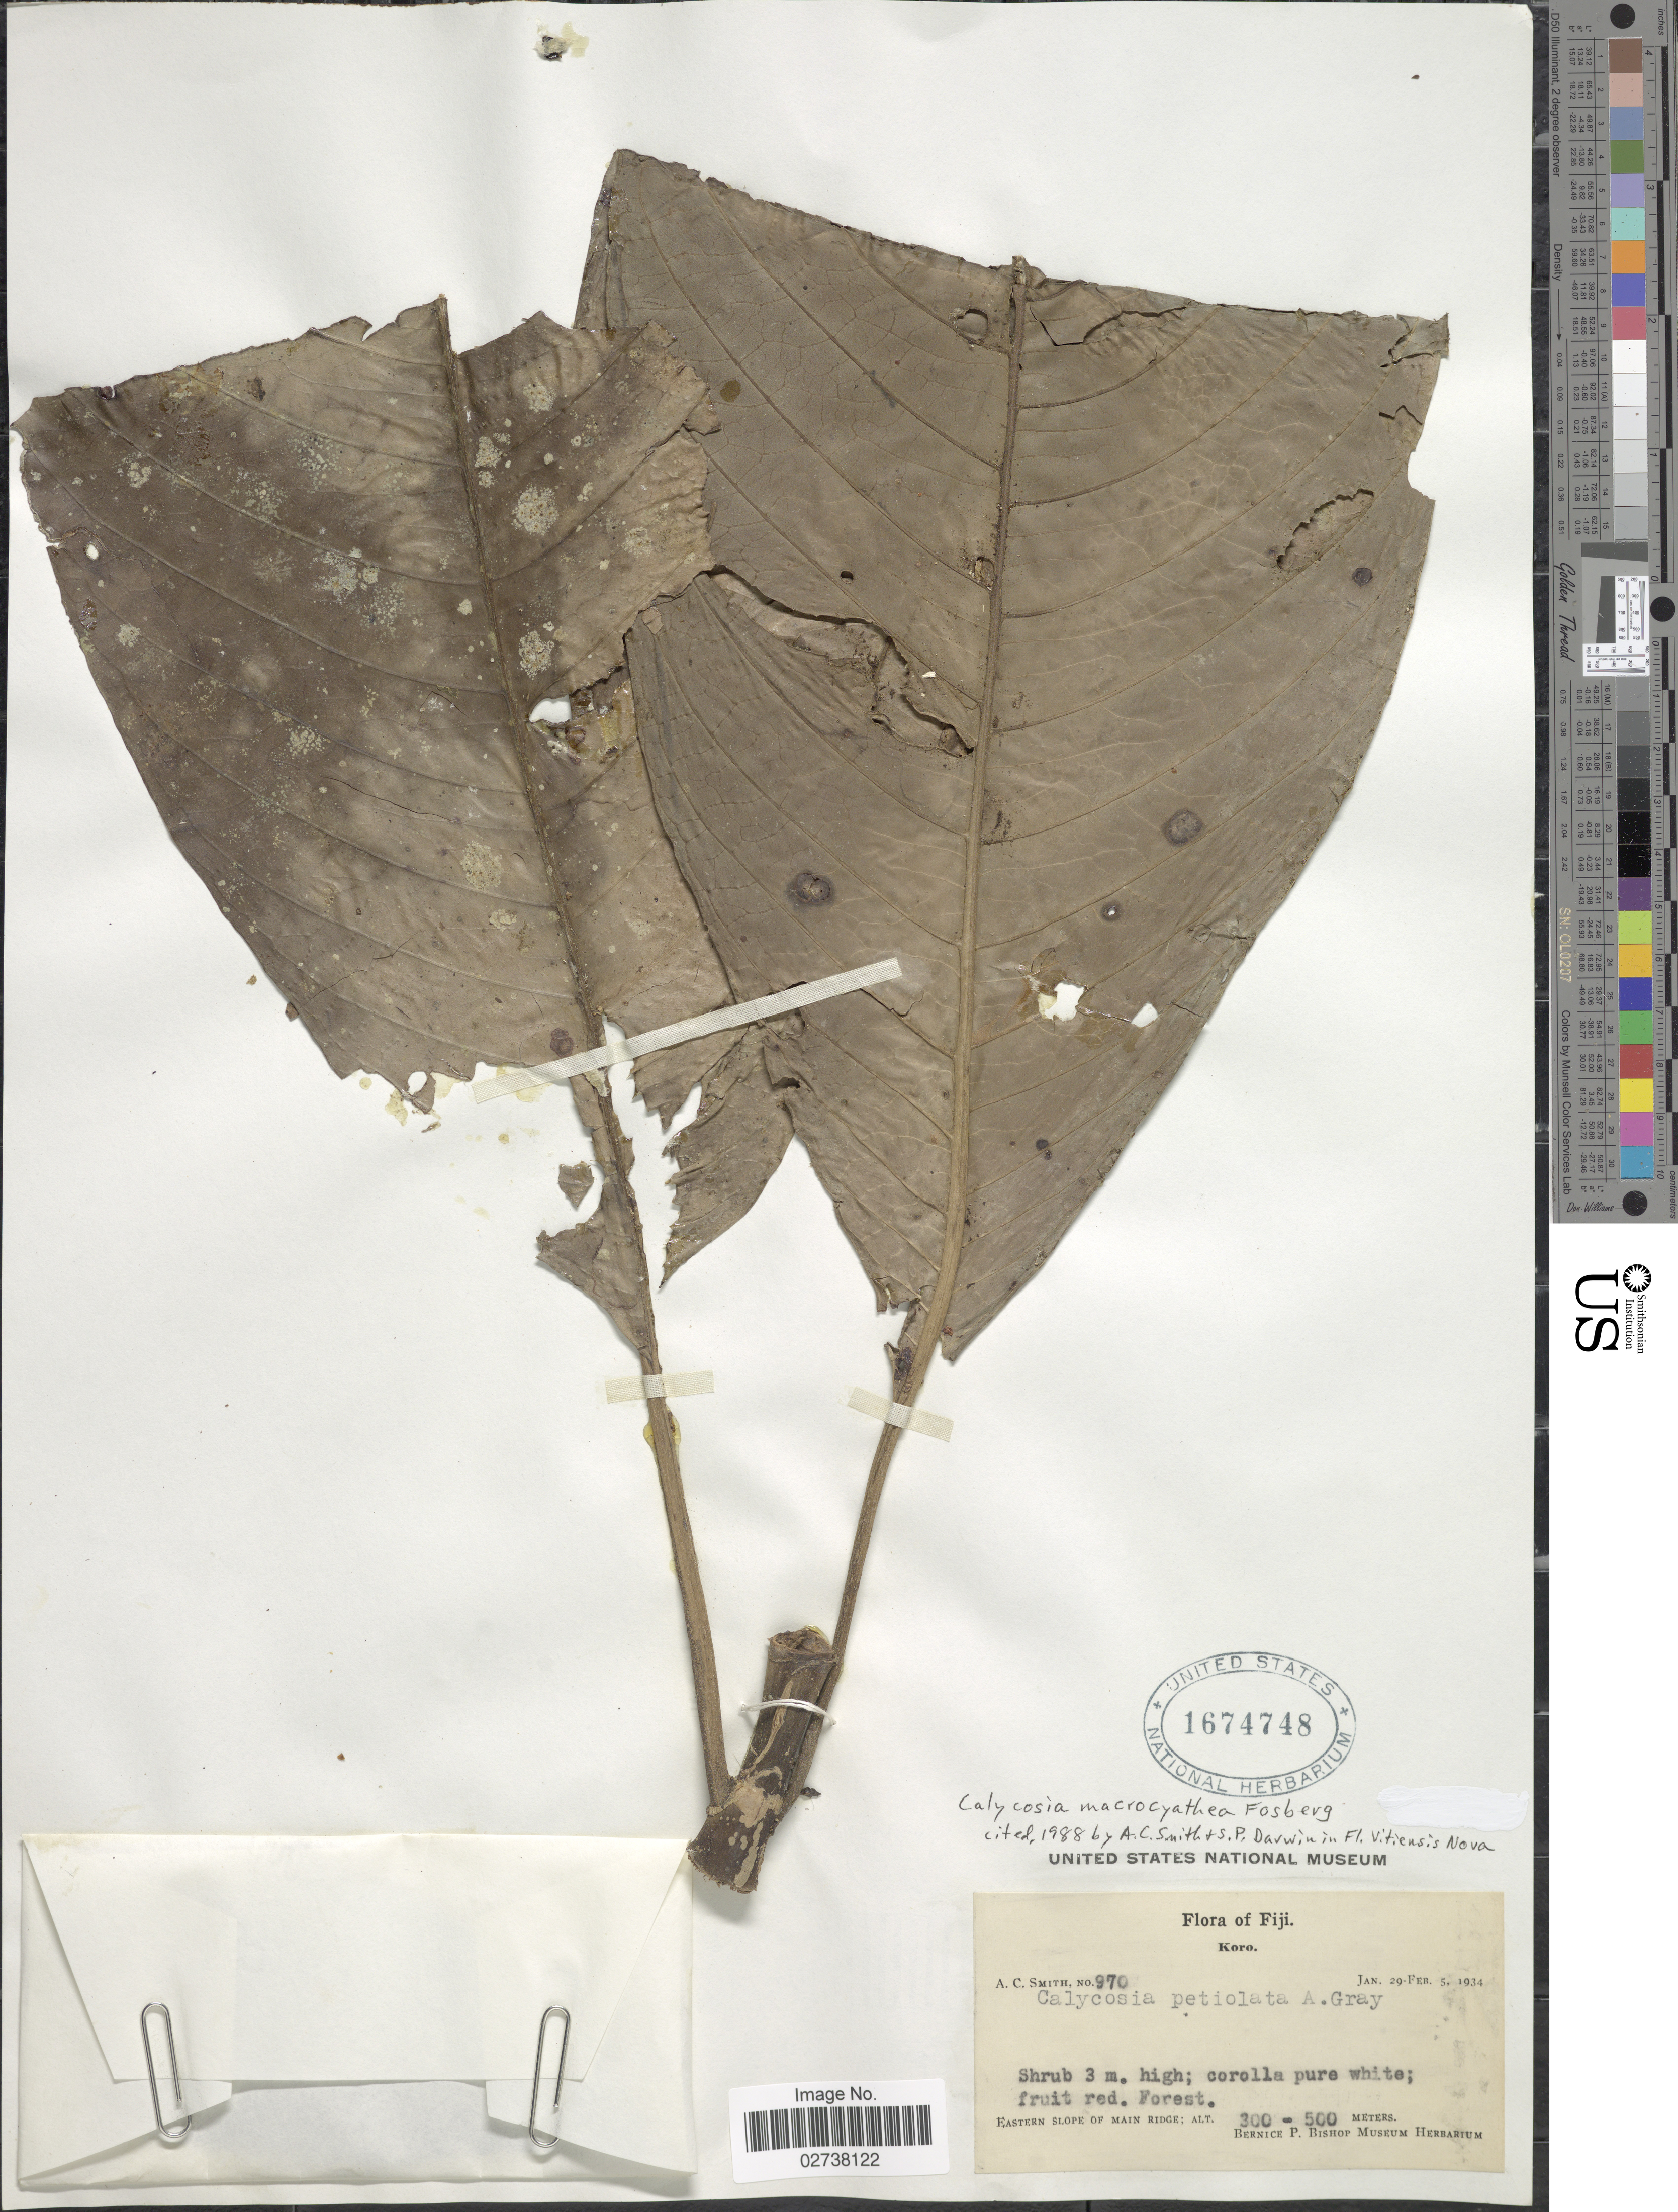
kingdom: Plantae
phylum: Tracheophyta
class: Magnoliopsida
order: Gentianales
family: Rubiaceae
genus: Calycosia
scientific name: Calycosia macrocyathea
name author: Fosberg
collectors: A. C. Smith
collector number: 970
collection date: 1934-01-29/1934-02-05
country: Fiji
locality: Koro, Eastern slope of Main Ridge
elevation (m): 300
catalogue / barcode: US 1674748